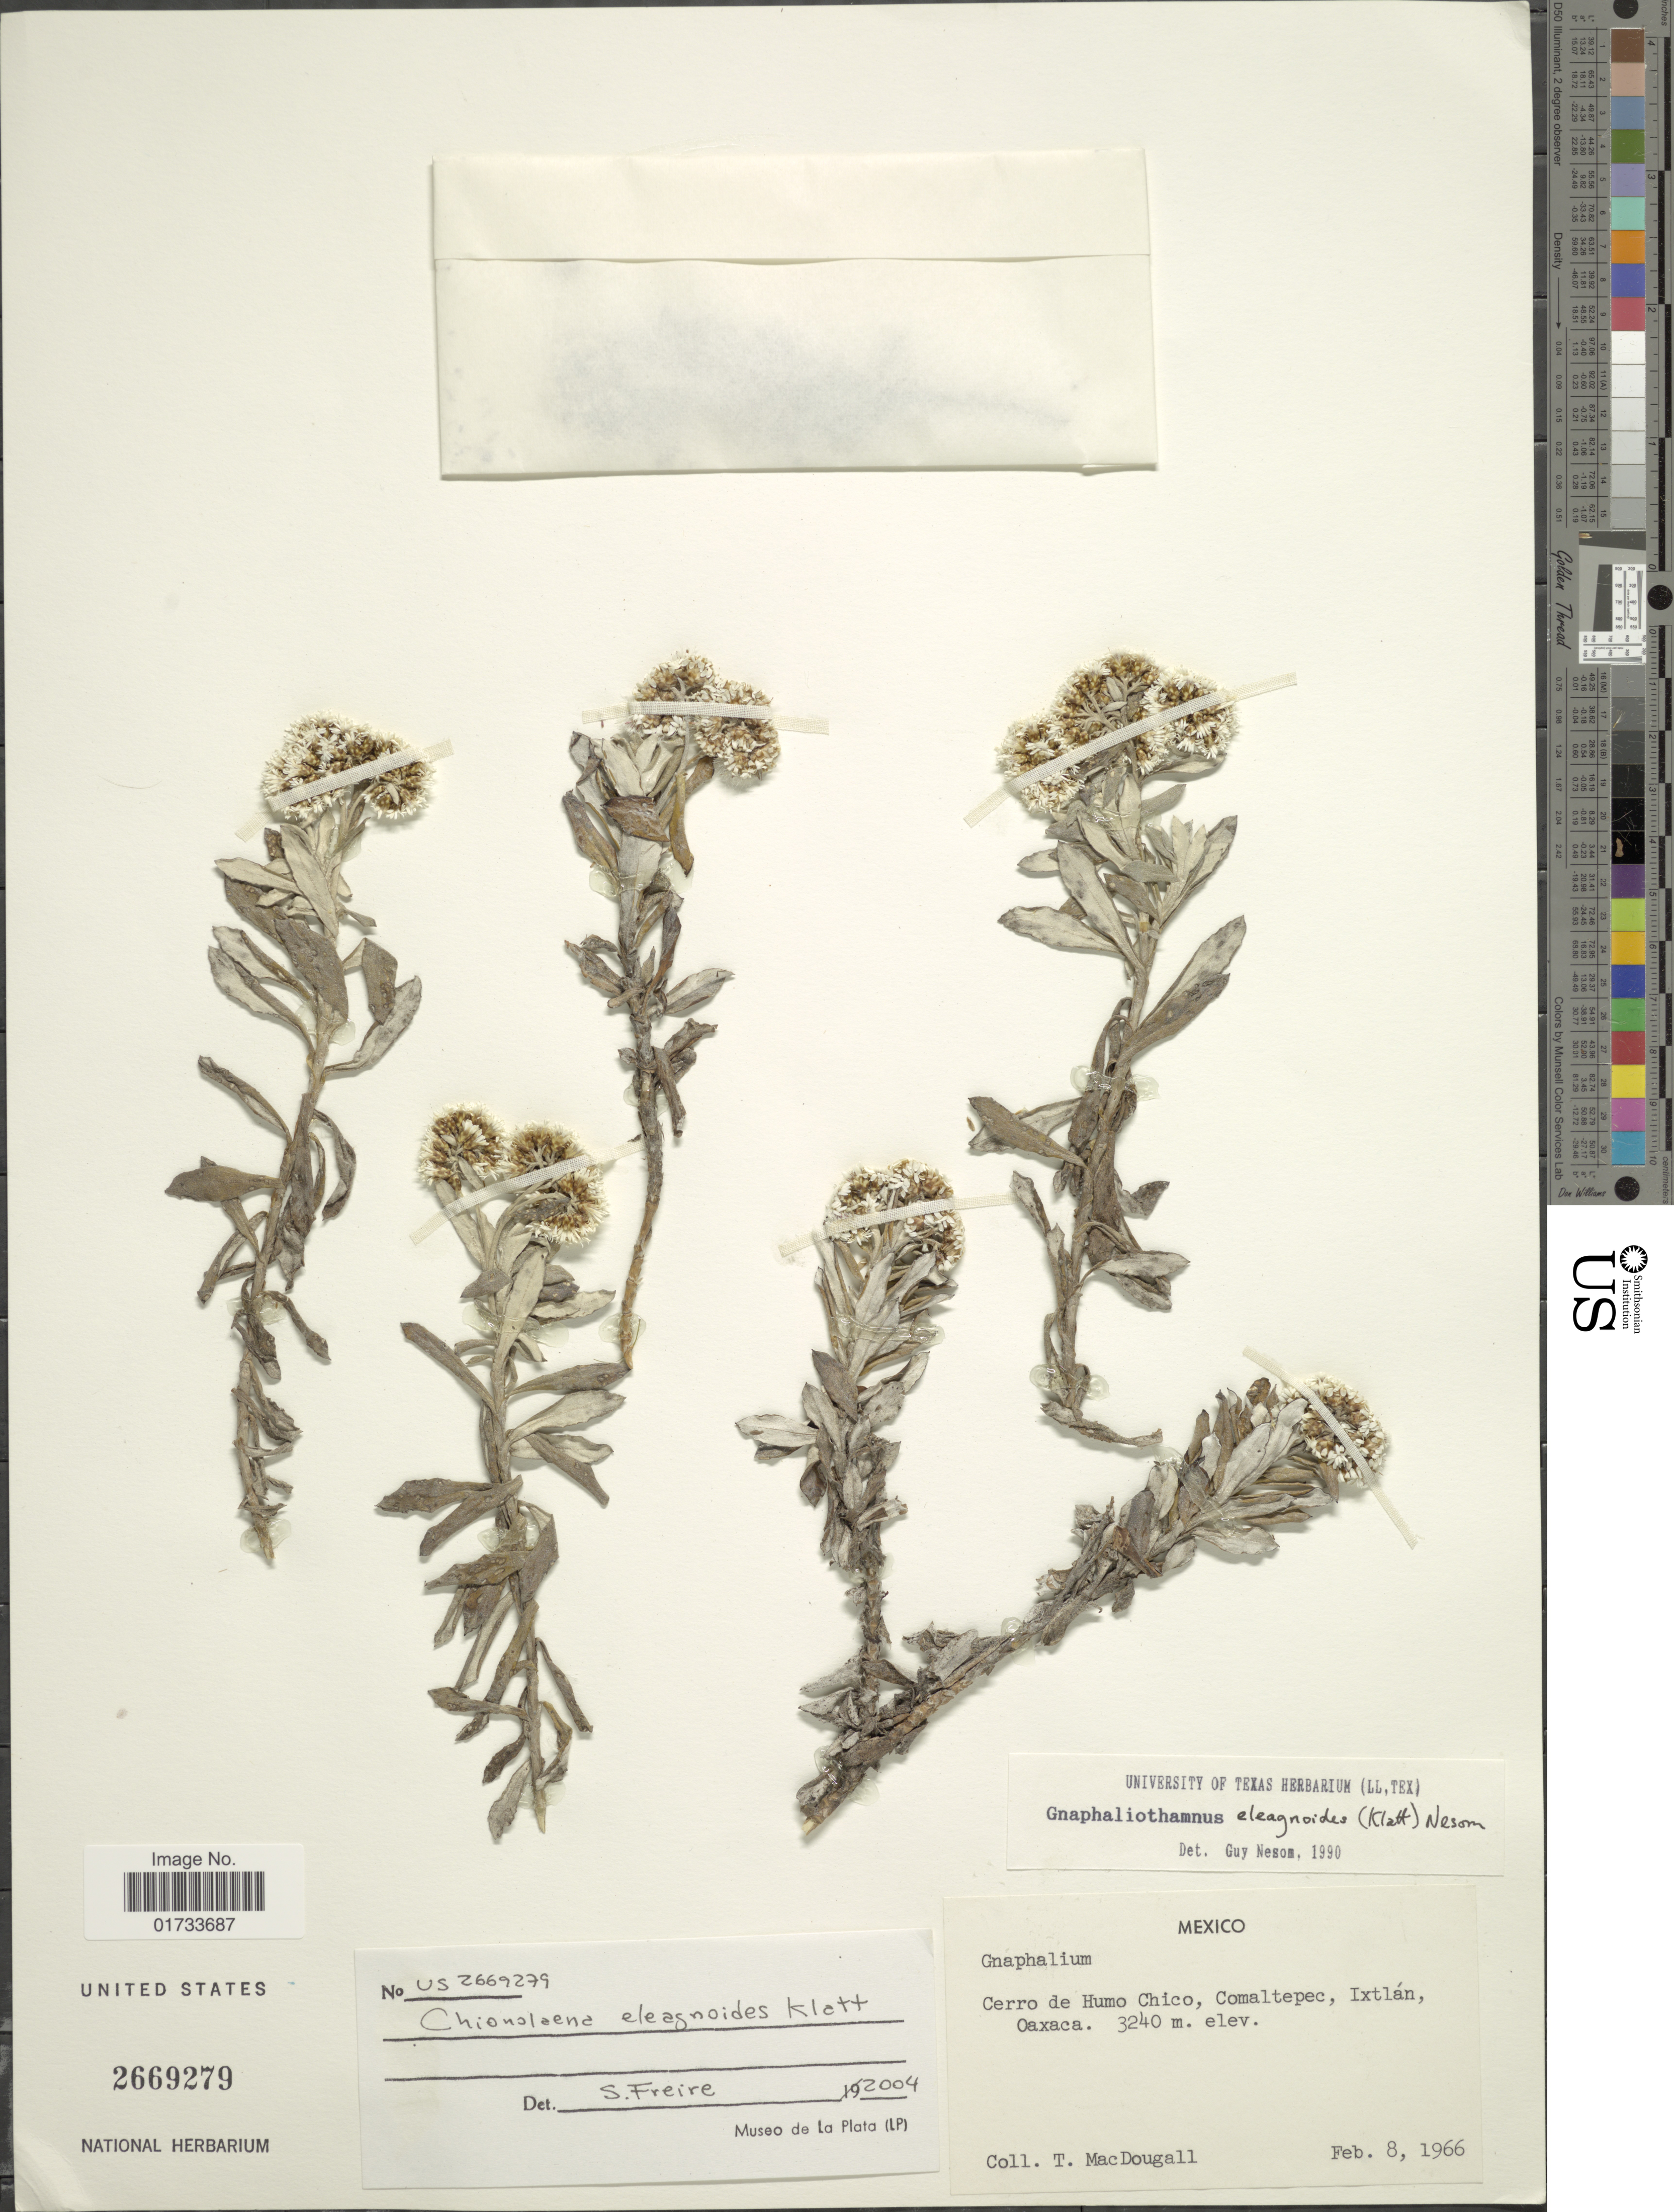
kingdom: Plantae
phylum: Tracheophyta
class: Magnoliopsida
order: Asterales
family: Asteraceae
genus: Chionolaena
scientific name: Chionolaena eleagnoides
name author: Klatt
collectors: T. B. MacDougall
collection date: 1966-02-08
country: Mexico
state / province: Oaxaca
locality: Cerro de Humo Chico, Comaltepec, Ixtlán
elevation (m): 3240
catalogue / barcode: US 2669279